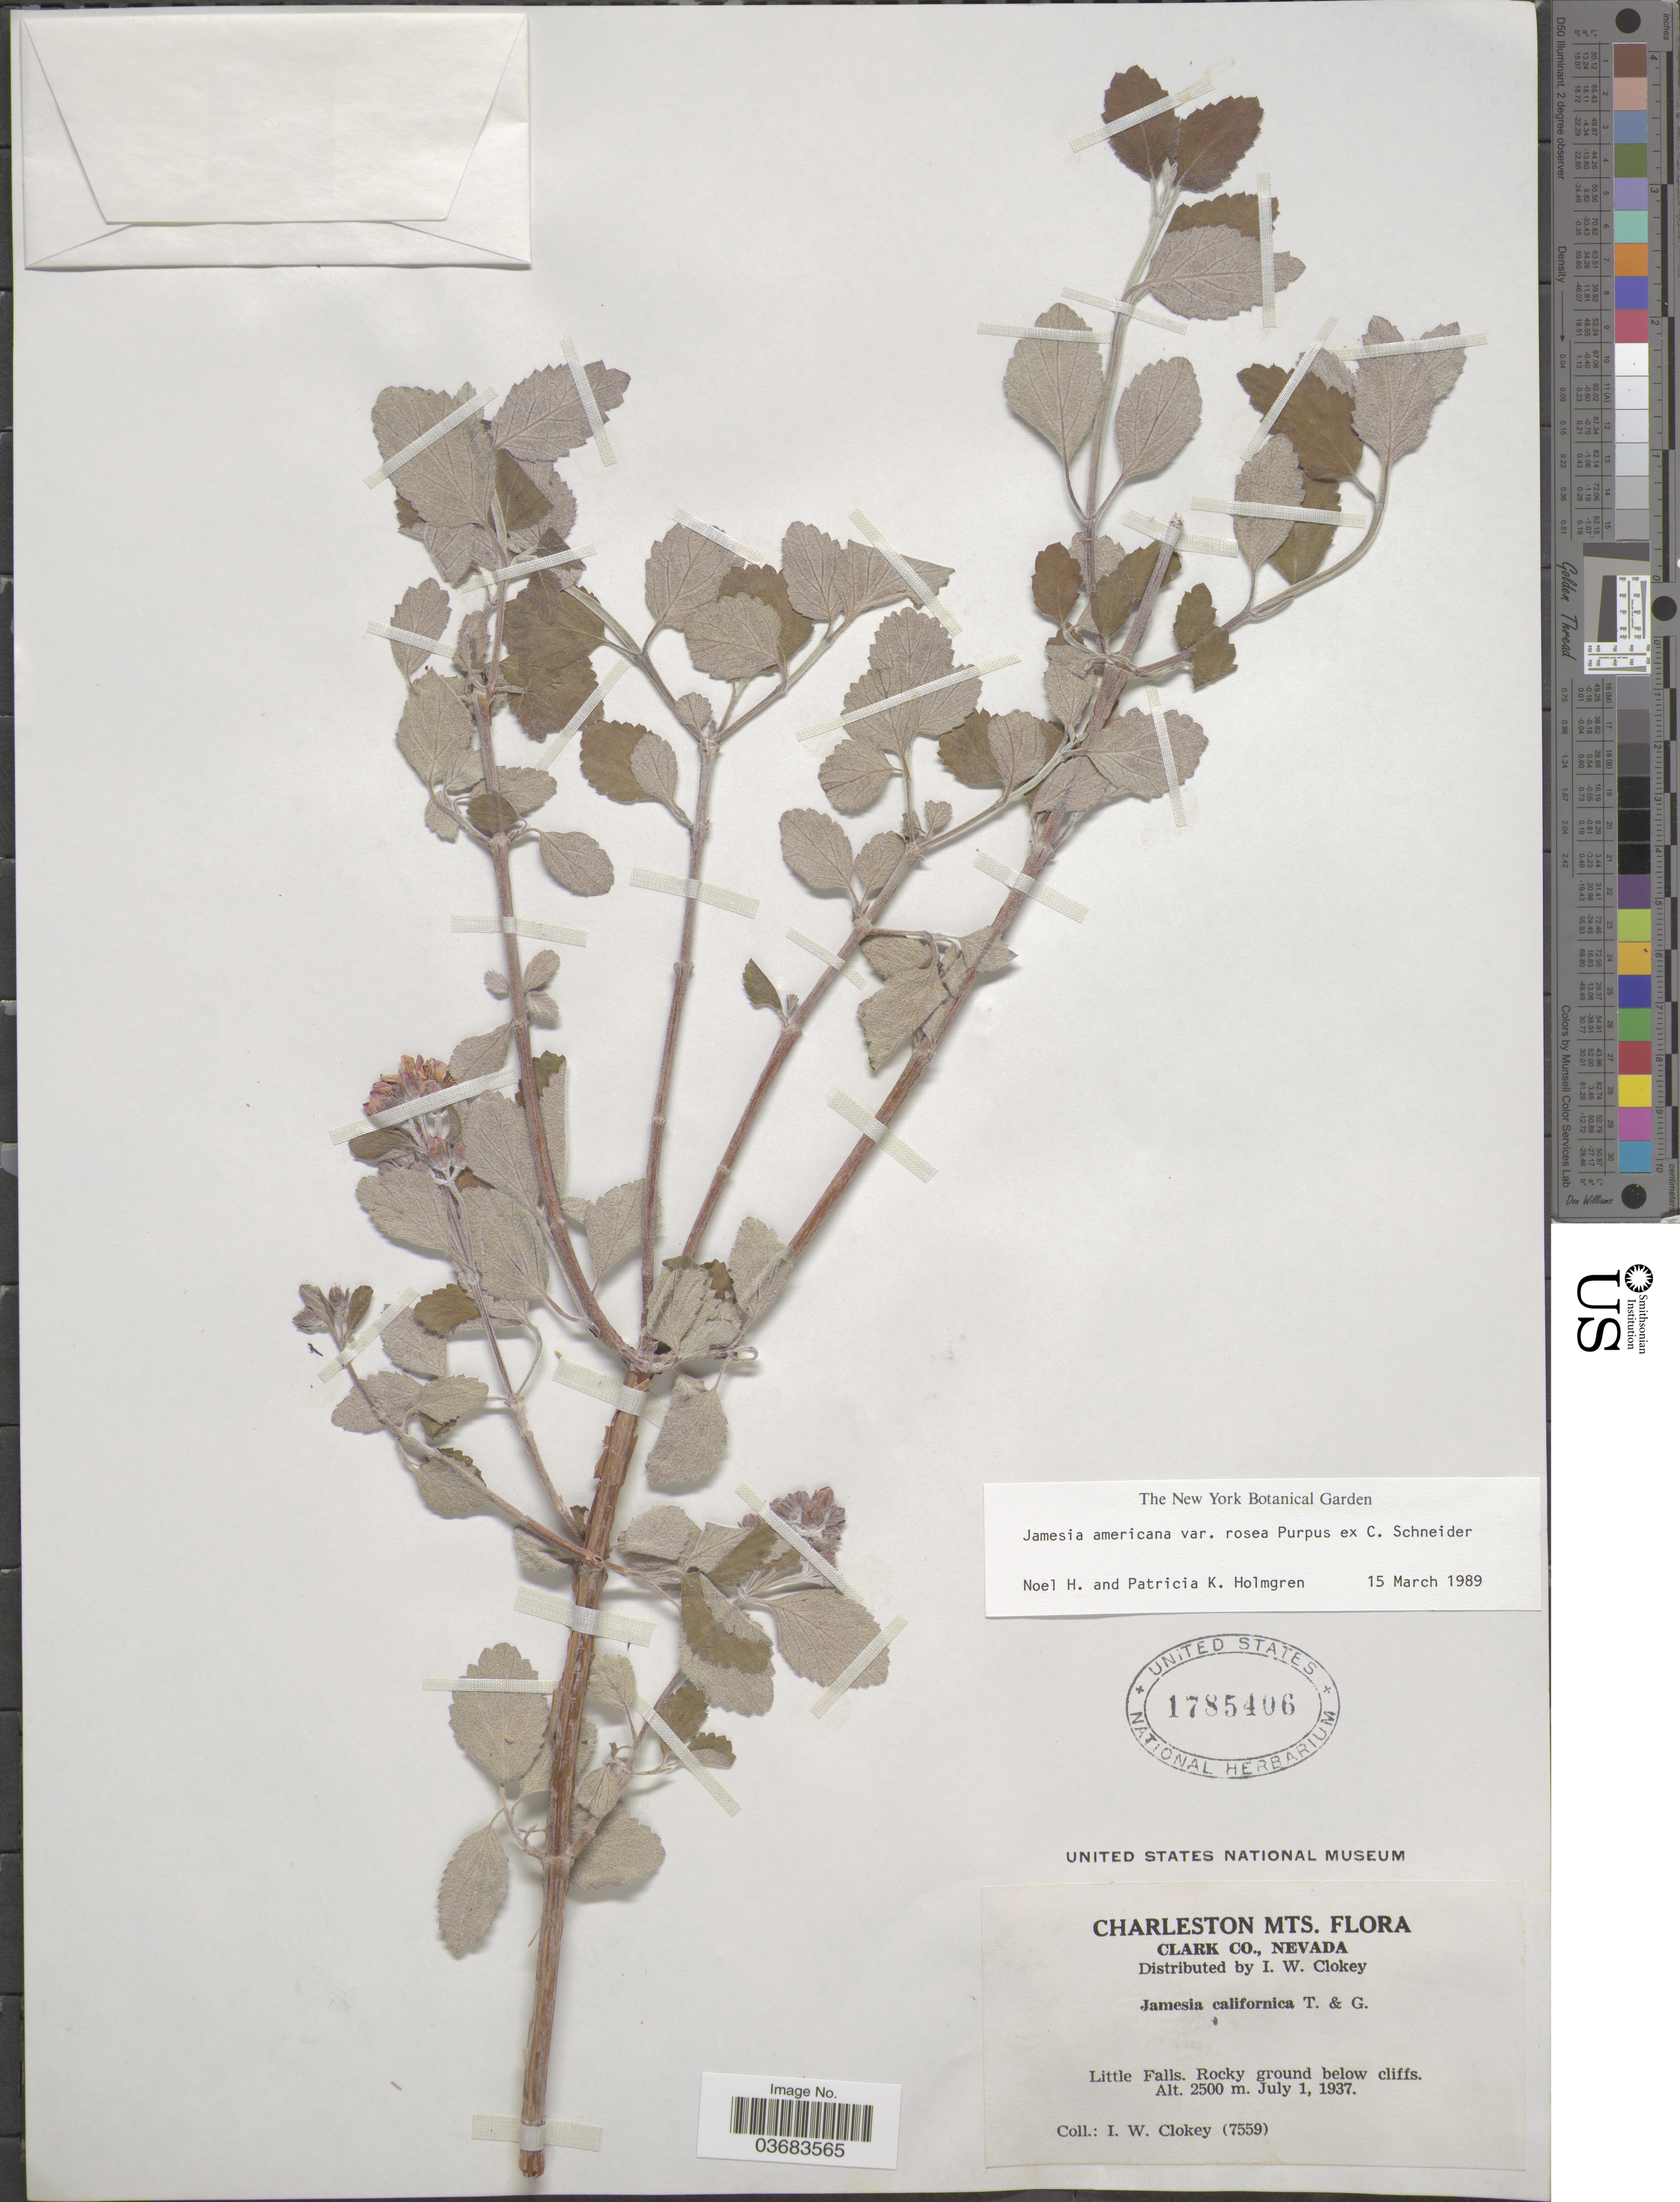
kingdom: Plantae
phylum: Tracheophyta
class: Magnoliopsida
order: Cornales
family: Hydrangeaceae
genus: Edwinia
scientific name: Edwinia americana var. americana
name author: (Torr. & A. Gray) A. Heller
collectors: I. W. Clokey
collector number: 7559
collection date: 1937-07-01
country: United States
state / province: Nevada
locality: Charleston Mts. Clark Co. Little Falls. Rocky ground below cliffs.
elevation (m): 2500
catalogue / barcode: US 1785406